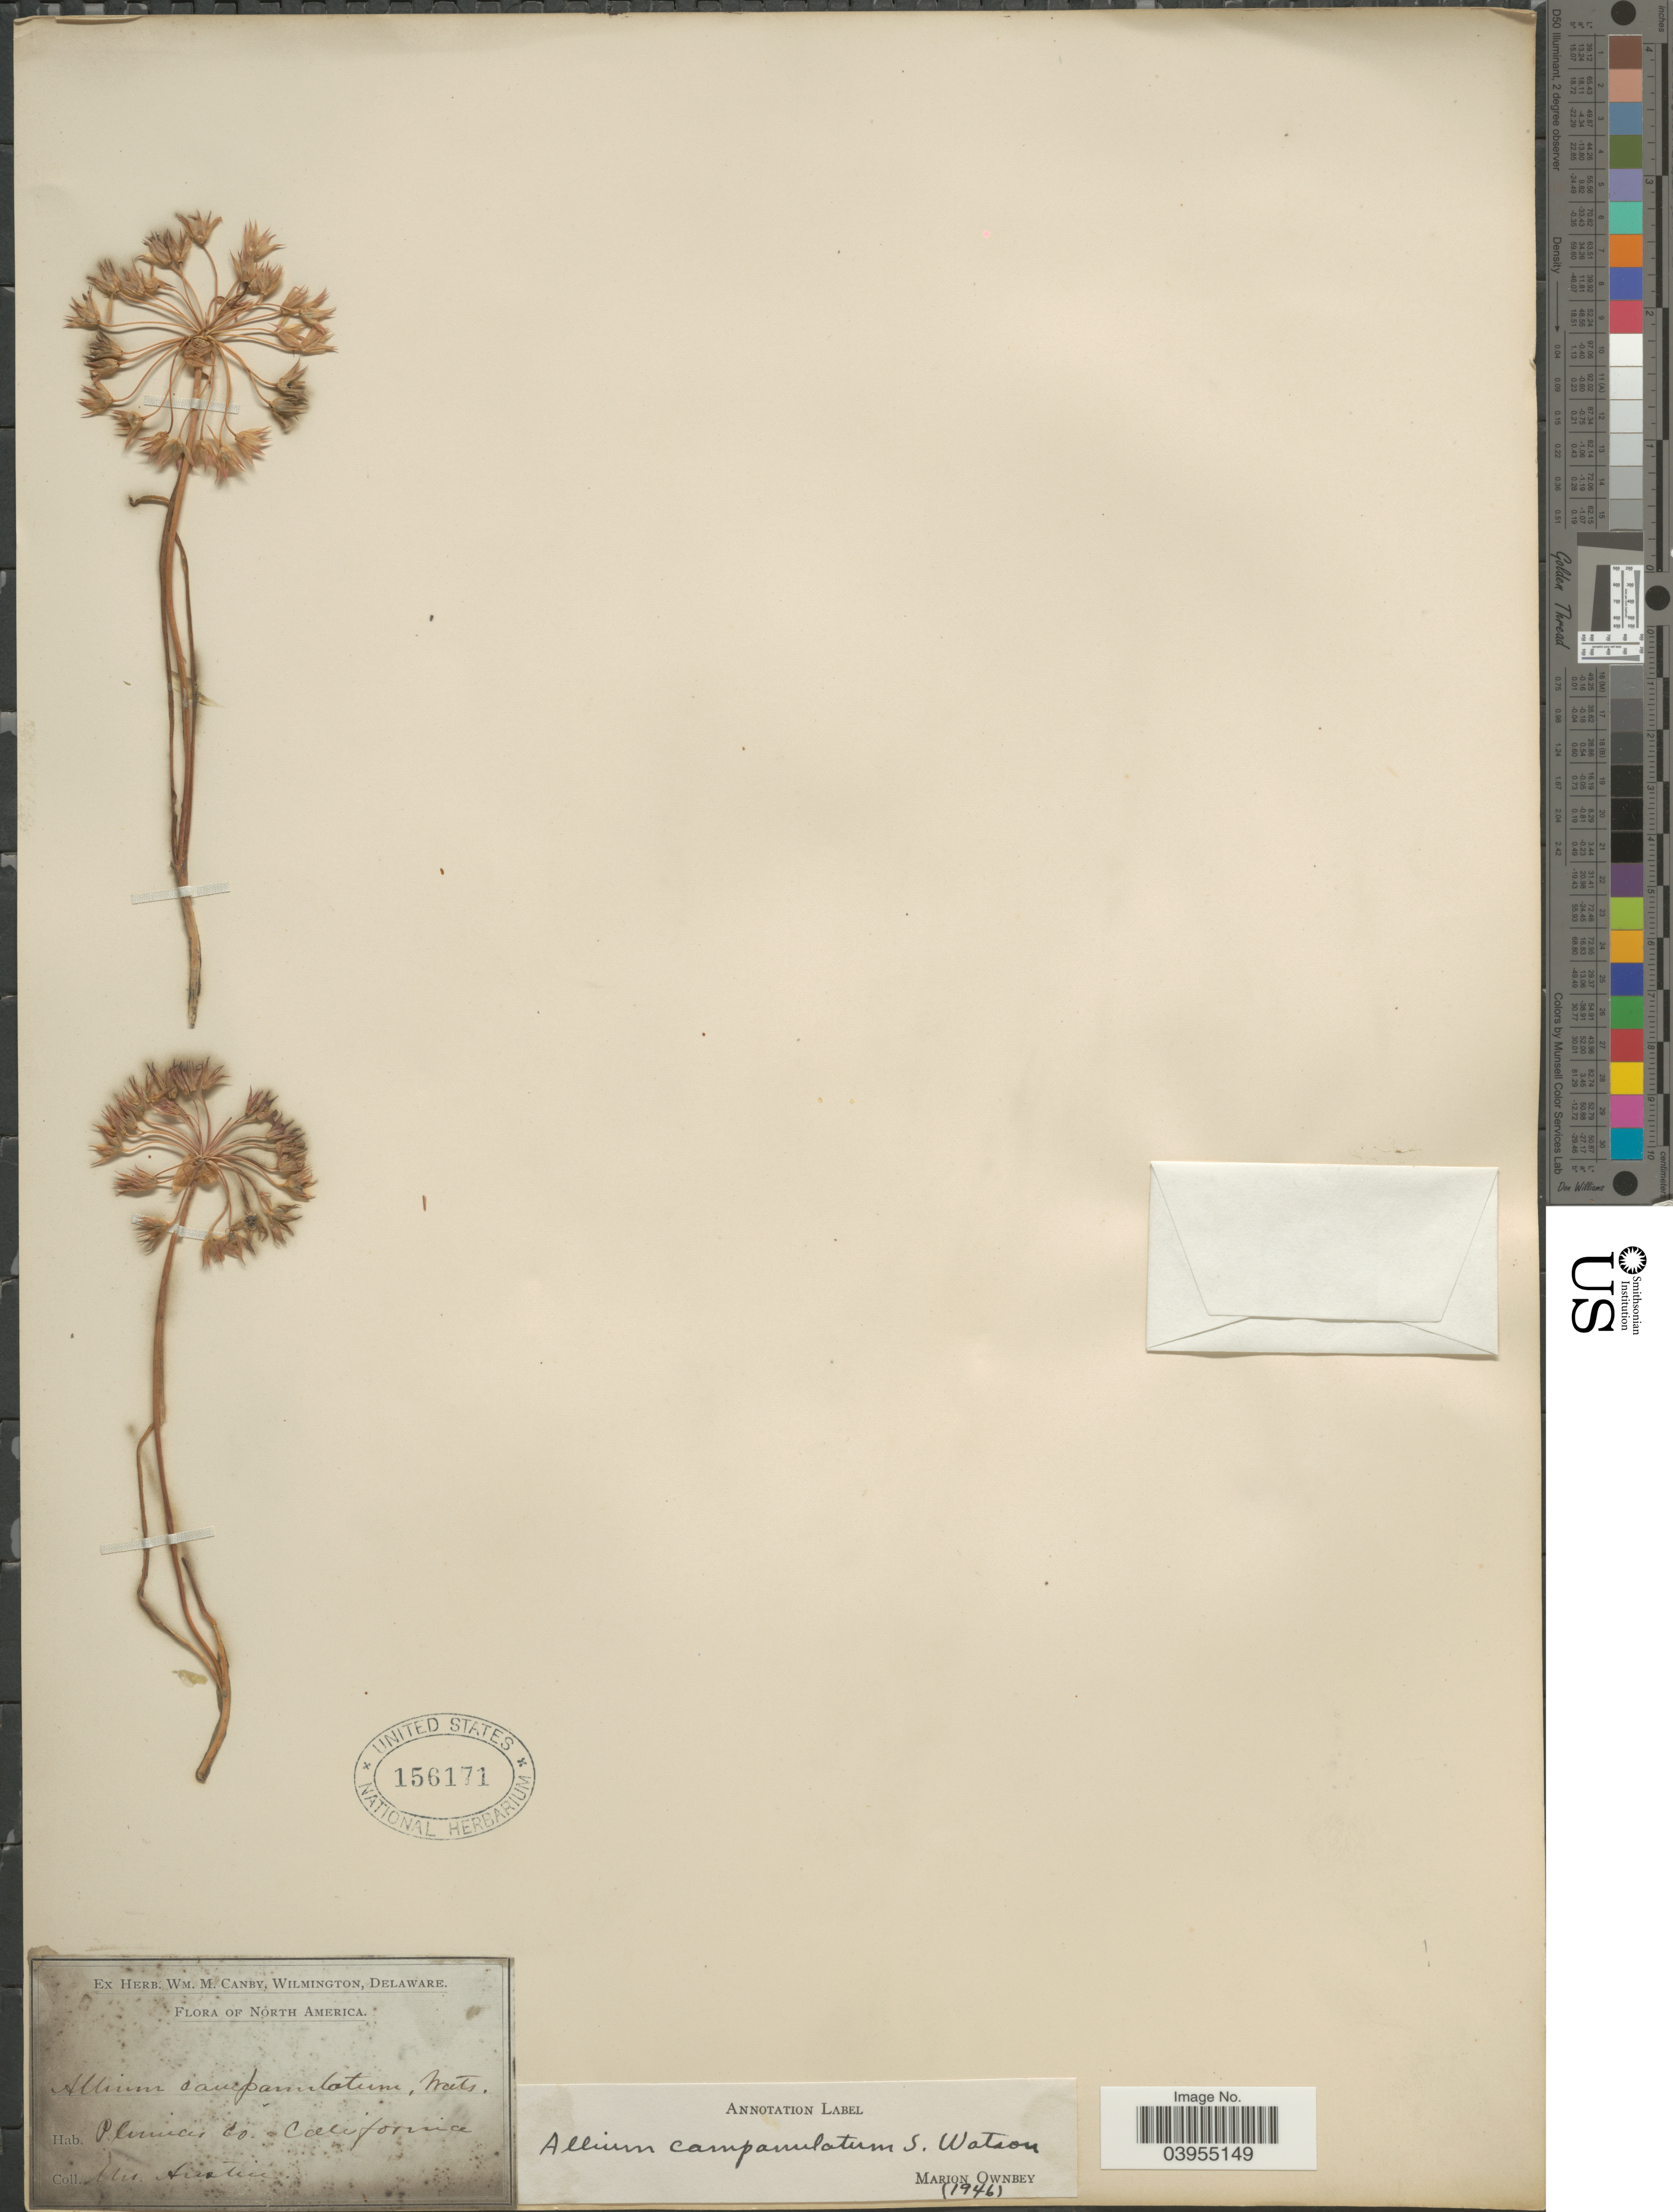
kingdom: Plantae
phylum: Tracheophyta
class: Liliopsida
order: Asparagales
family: Amaryllidaceae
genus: Allium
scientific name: Allium campanulatum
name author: S. Watson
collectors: Austin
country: United States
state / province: California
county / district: Plumas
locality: Plumas Co.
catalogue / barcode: US 156171